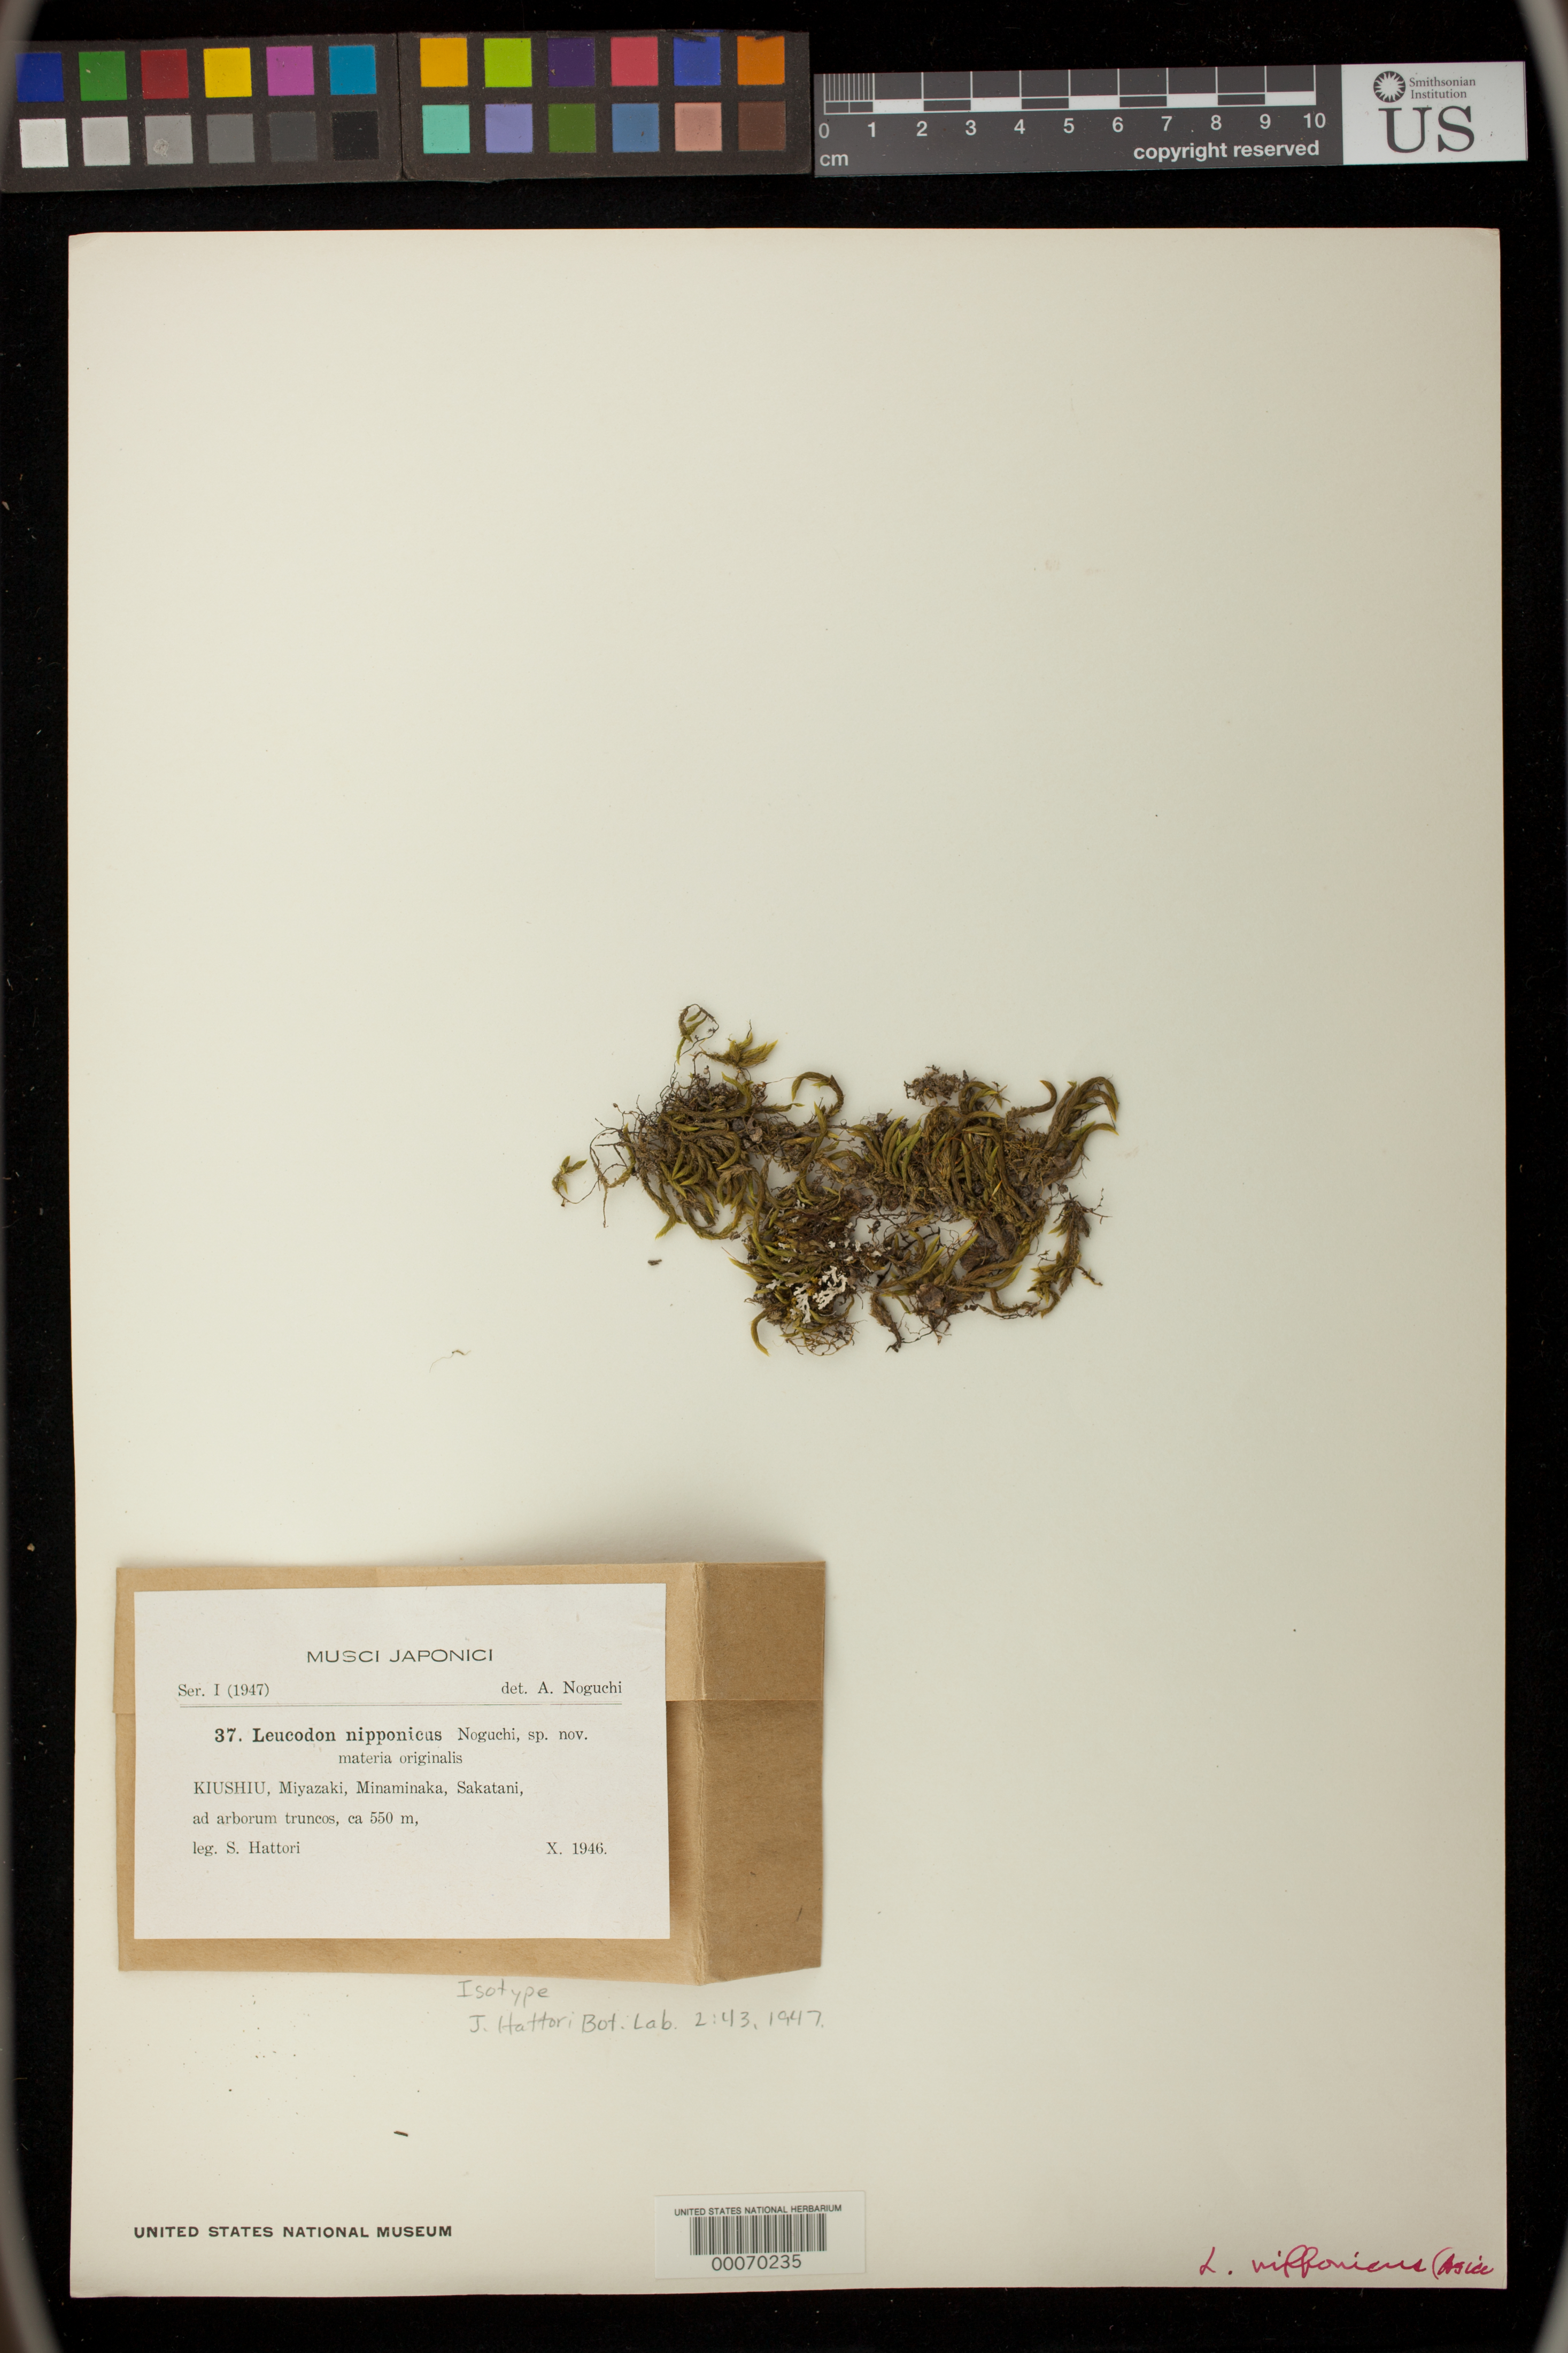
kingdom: Plantae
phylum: Bryophyta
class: Bryopsida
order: Hypnales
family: Leucodontaceae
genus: Leucodon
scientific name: Leucodon nipponicus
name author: Nog.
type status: Isotype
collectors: S. Hattori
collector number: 37 Musc. Jap.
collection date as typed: Oct 1946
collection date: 1946-10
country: Japan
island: Kyushu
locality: Miyazaki Minaminaka, Sakatani; alt. 55 [m?].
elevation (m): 55